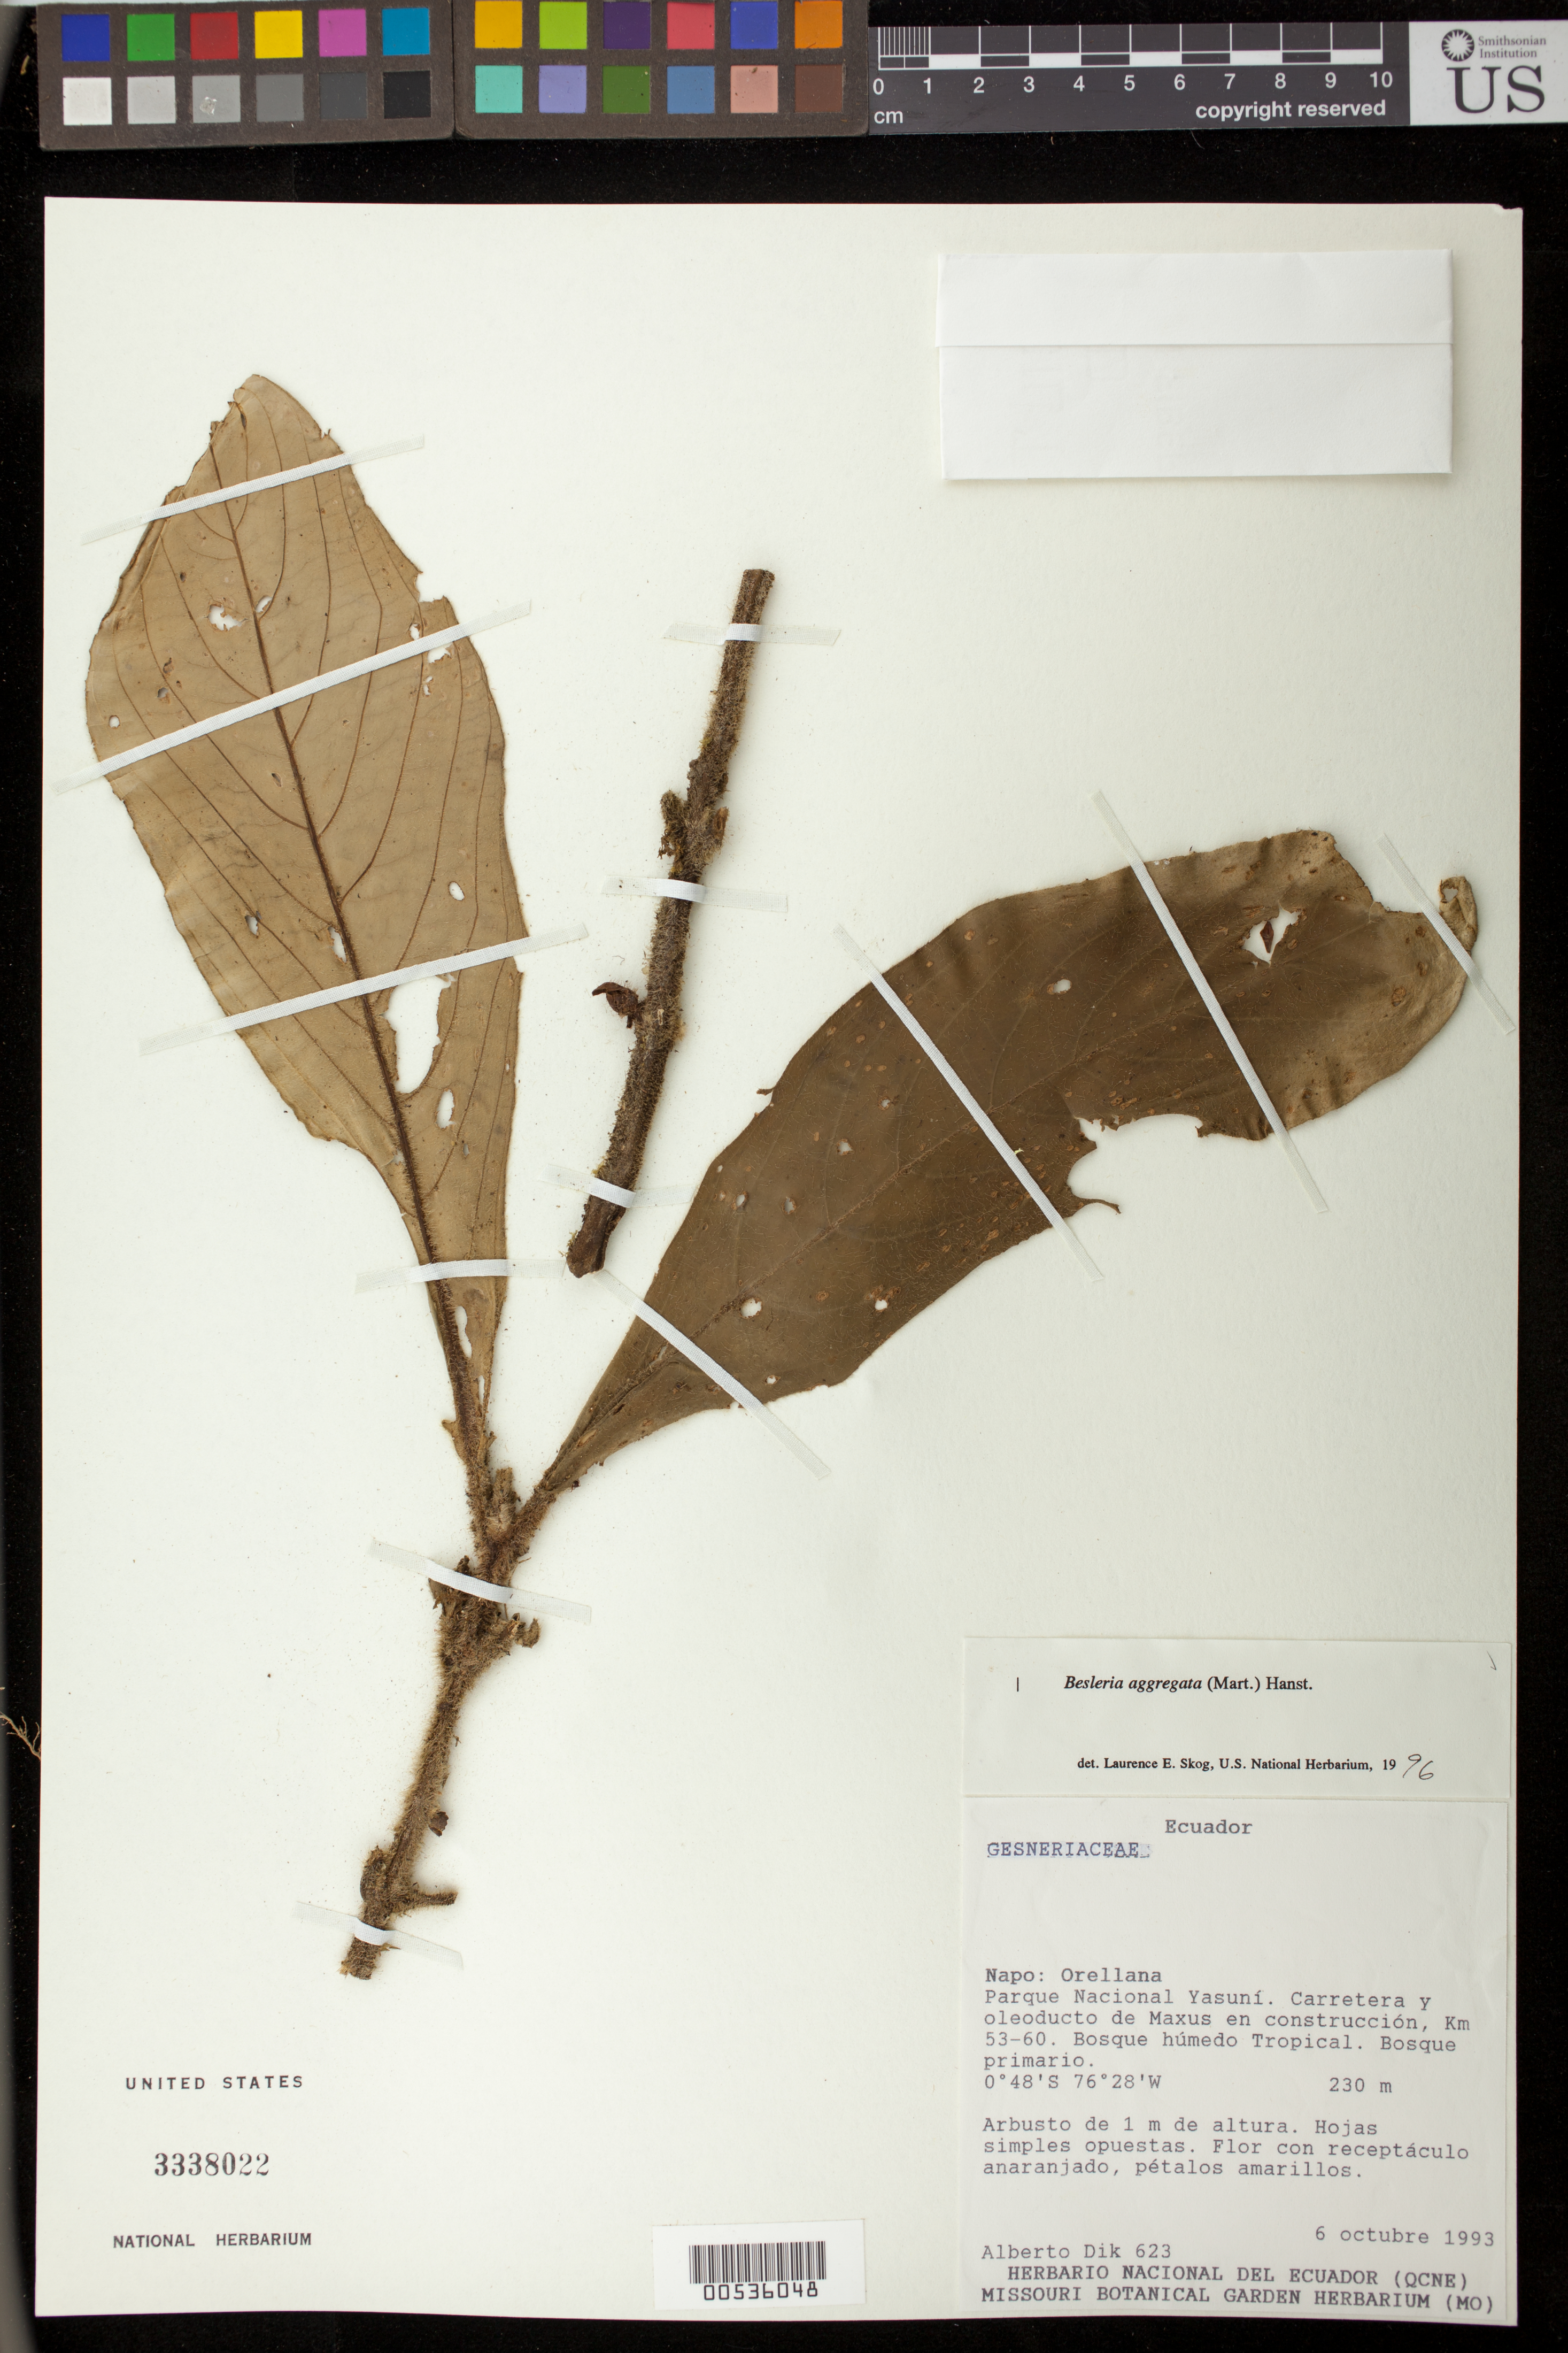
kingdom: Plantae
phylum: Tracheophyta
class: Magnoliopsida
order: Lamiales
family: Gesneriaceae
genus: Besleria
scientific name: Besleria aggregata var. aggregata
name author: (Mart.) Hanst.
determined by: Skog, Laurence E.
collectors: A. Dik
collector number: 623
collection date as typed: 06 Oct 1993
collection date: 1993-10-06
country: Ecuador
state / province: Napo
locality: Orellana: Parque Nacional Yasuní, carretera y oleoducto de Maxus en construcción, km 53-60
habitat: Bosque húmedo tropical; bosque primario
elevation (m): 230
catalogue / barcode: US 3338022